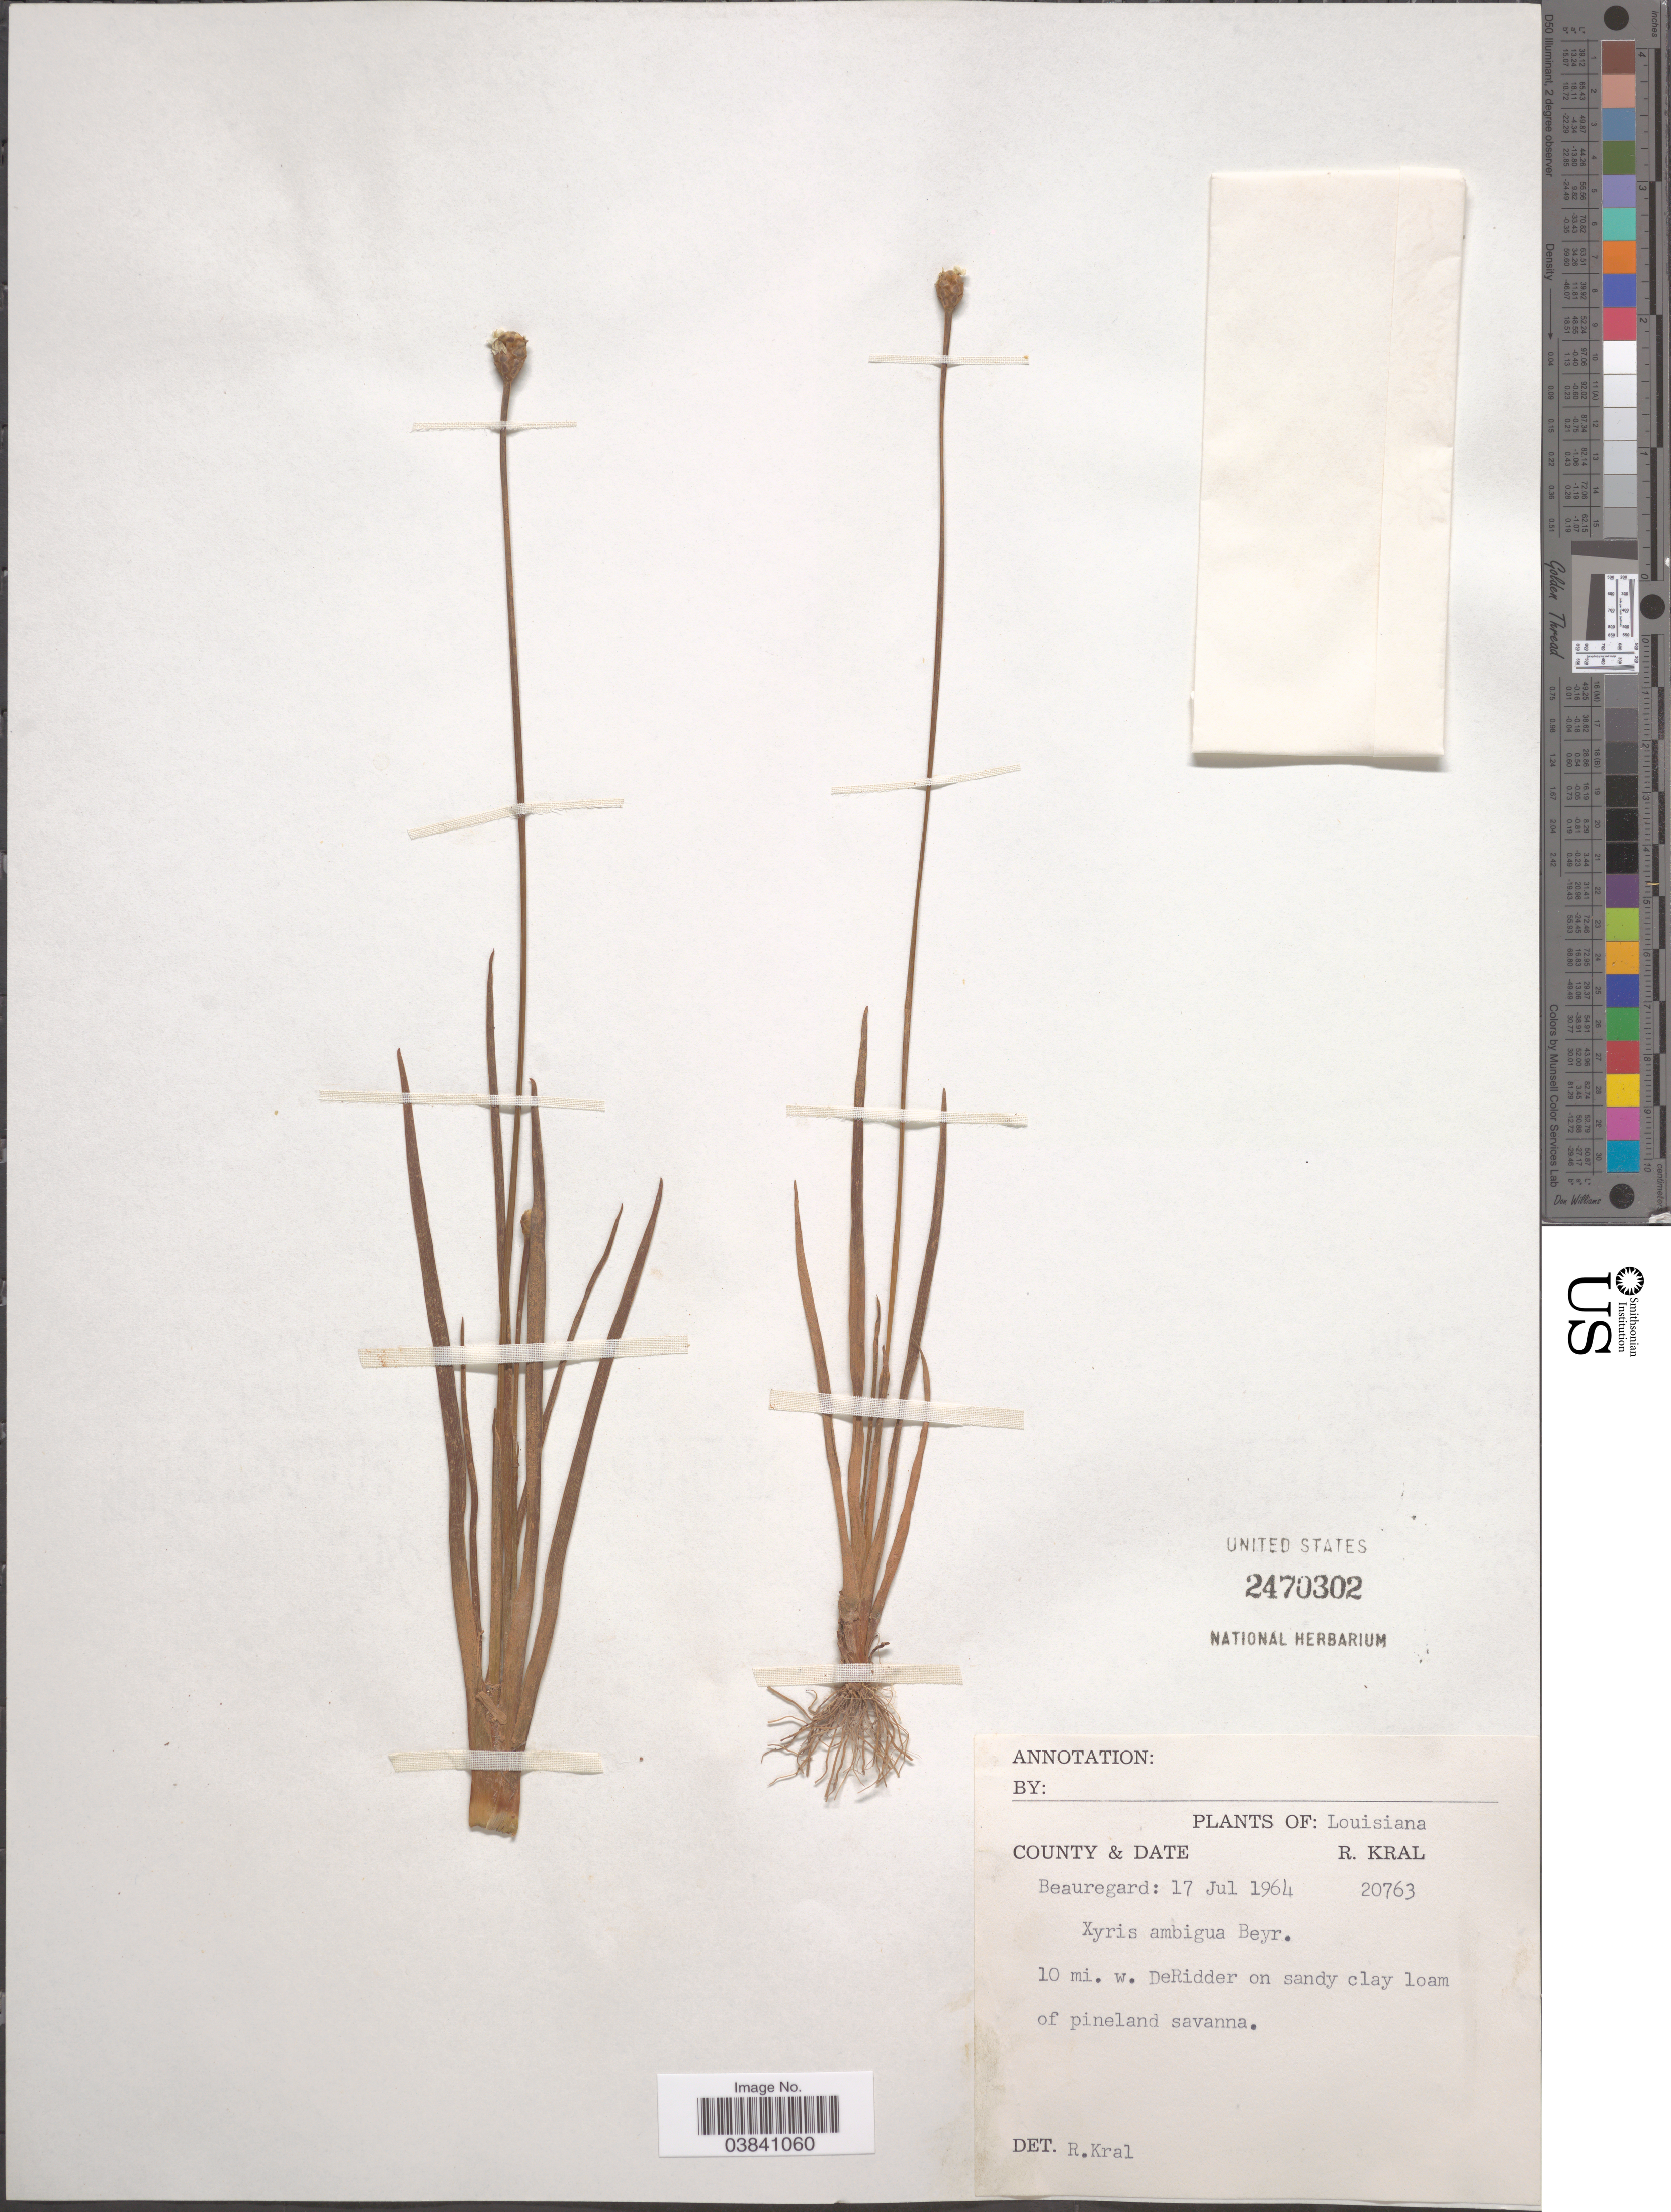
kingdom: Plantae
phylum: Tracheophyta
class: Liliopsida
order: Poales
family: Xyridaceae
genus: Xyris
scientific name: Xyris ambigua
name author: Beyr. ex Kunth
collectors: R. Kral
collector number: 20763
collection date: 1964-07-17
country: United States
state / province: Louisiana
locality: Beauregard: 10 mi. w. DeRidder on sandy clay loam of pineland savanna.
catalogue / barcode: US 2470302